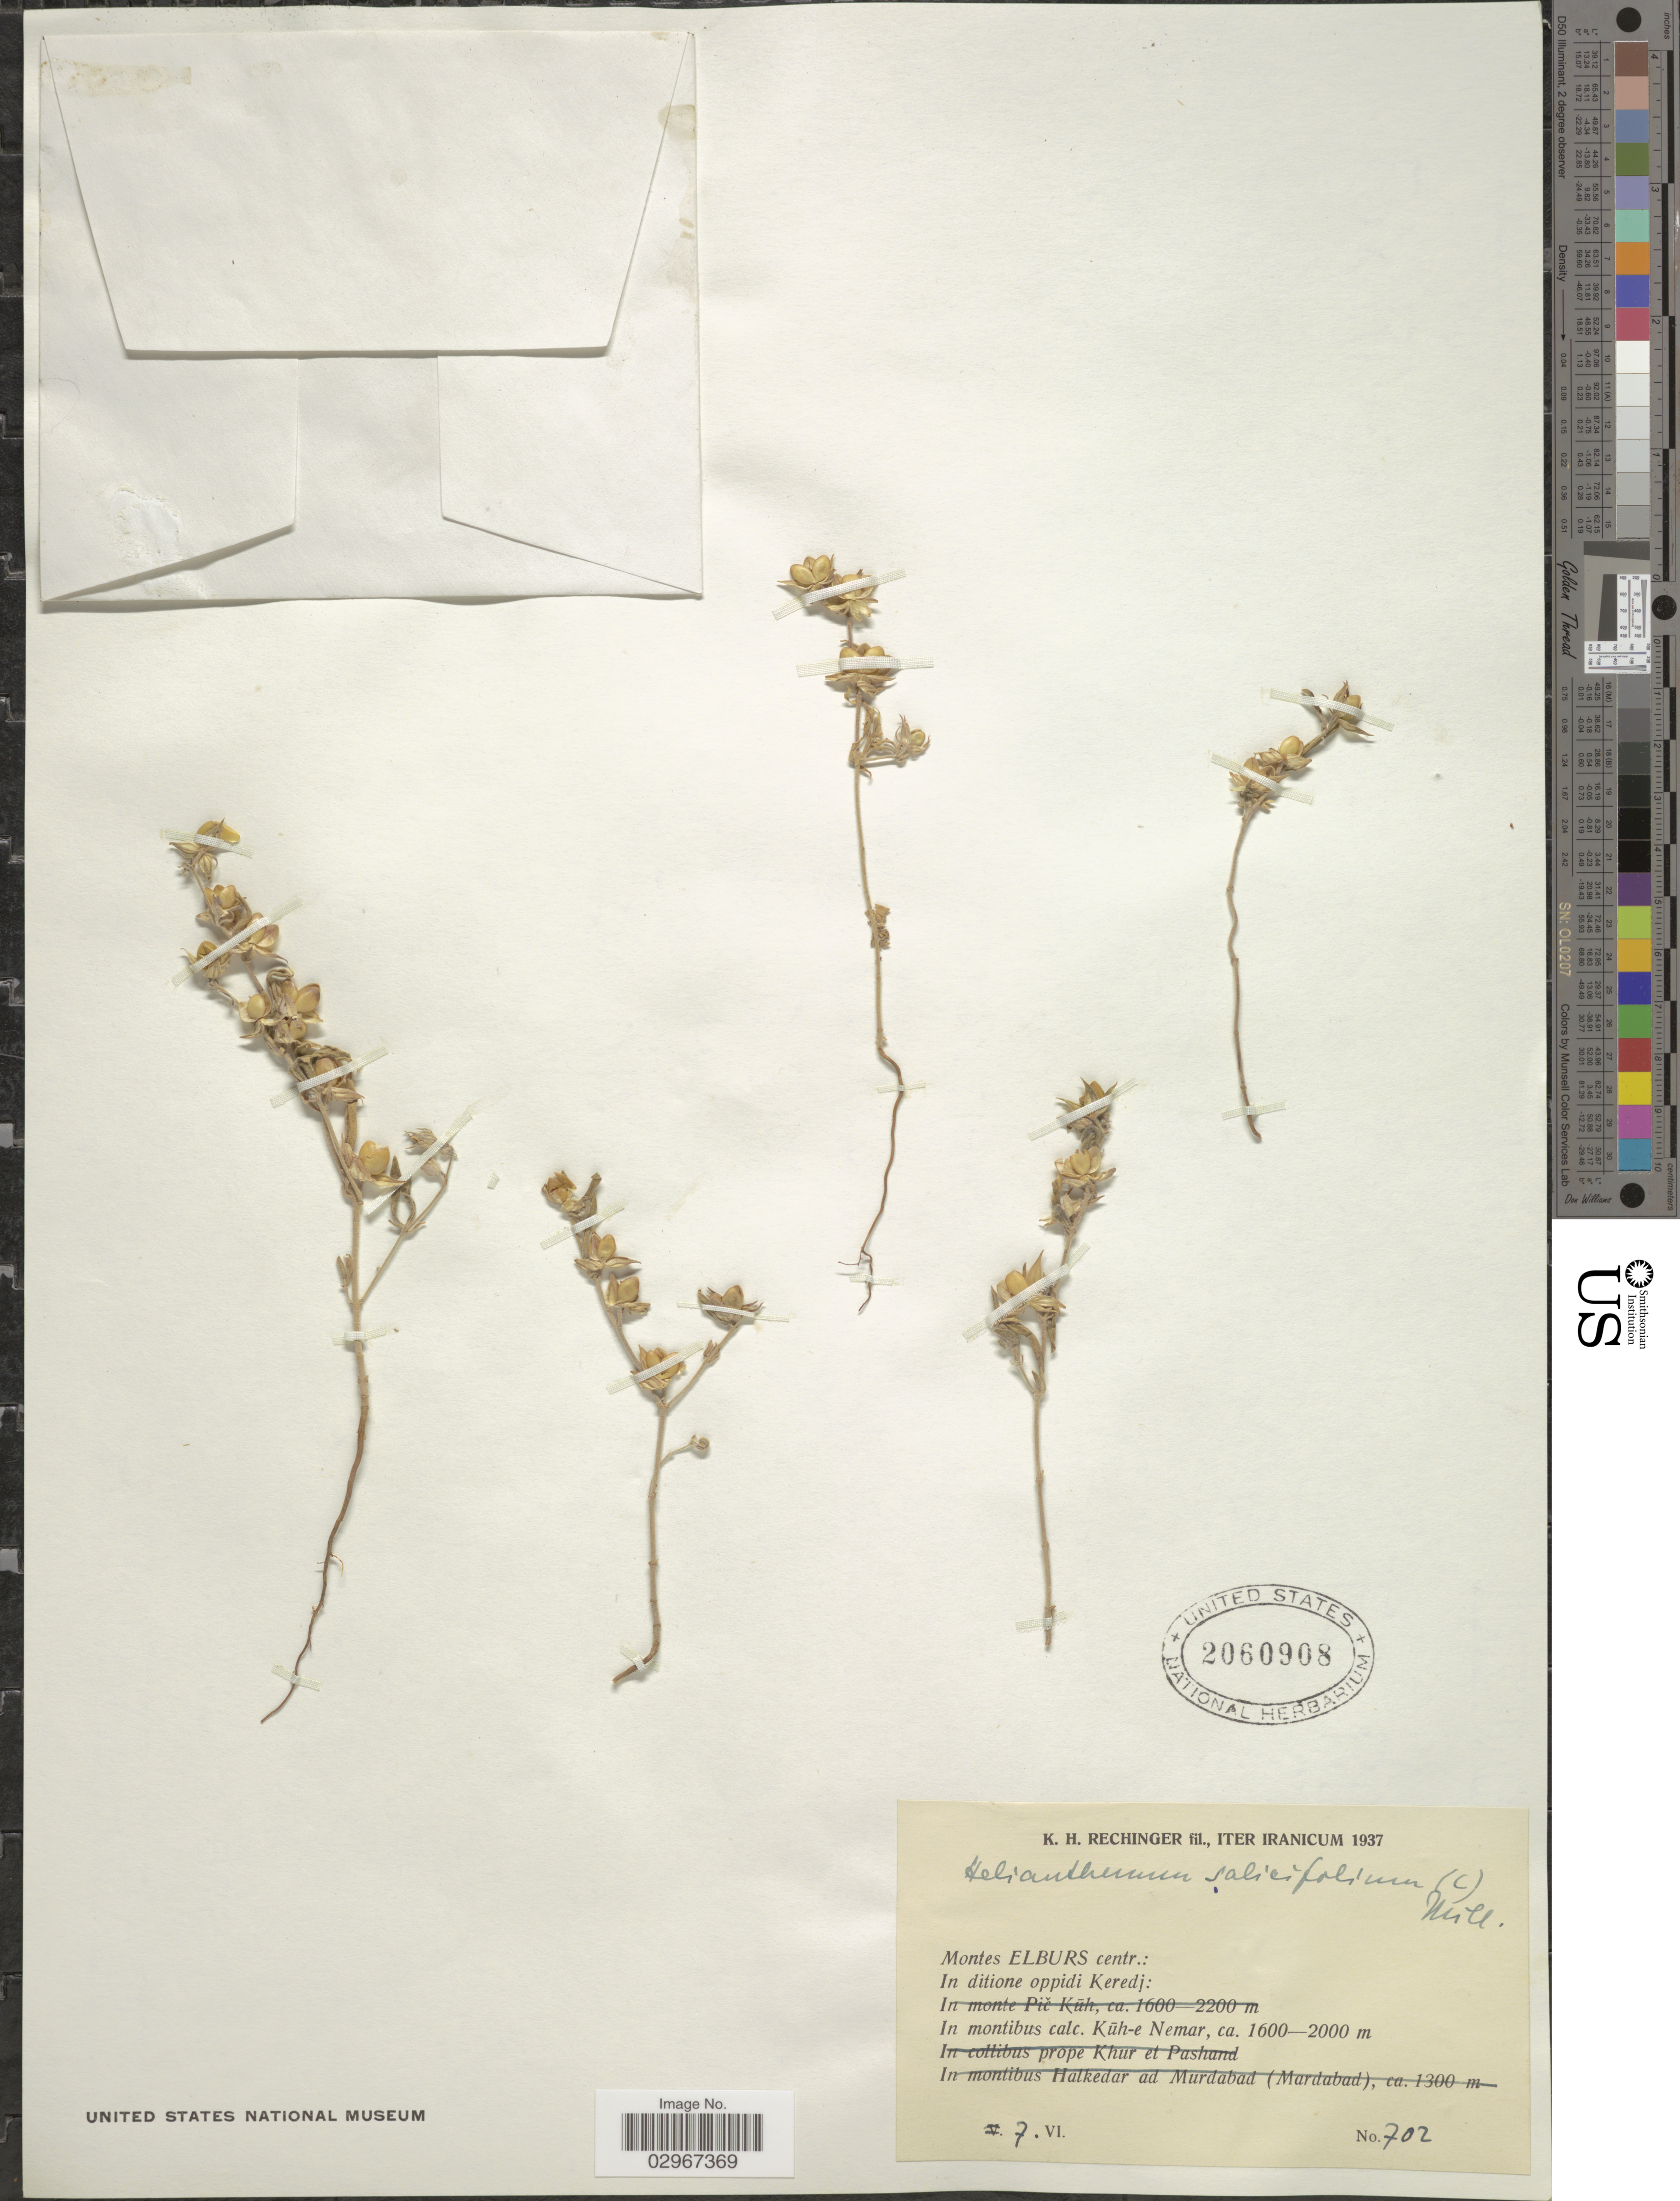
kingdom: Plantae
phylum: Tracheophyta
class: Magnoliopsida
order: Malvales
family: Cistaceae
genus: Helianthemum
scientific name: Helianthemum salicifolium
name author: (L.) Mill.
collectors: K. H. Rechinger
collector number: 702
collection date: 1937-06-07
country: Iran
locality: Iter Iranicum, Montes Elburs centr.: In ditione oppidi Keredj: In montibus calc. Küh-e Nemar.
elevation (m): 1600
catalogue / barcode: US 2060908